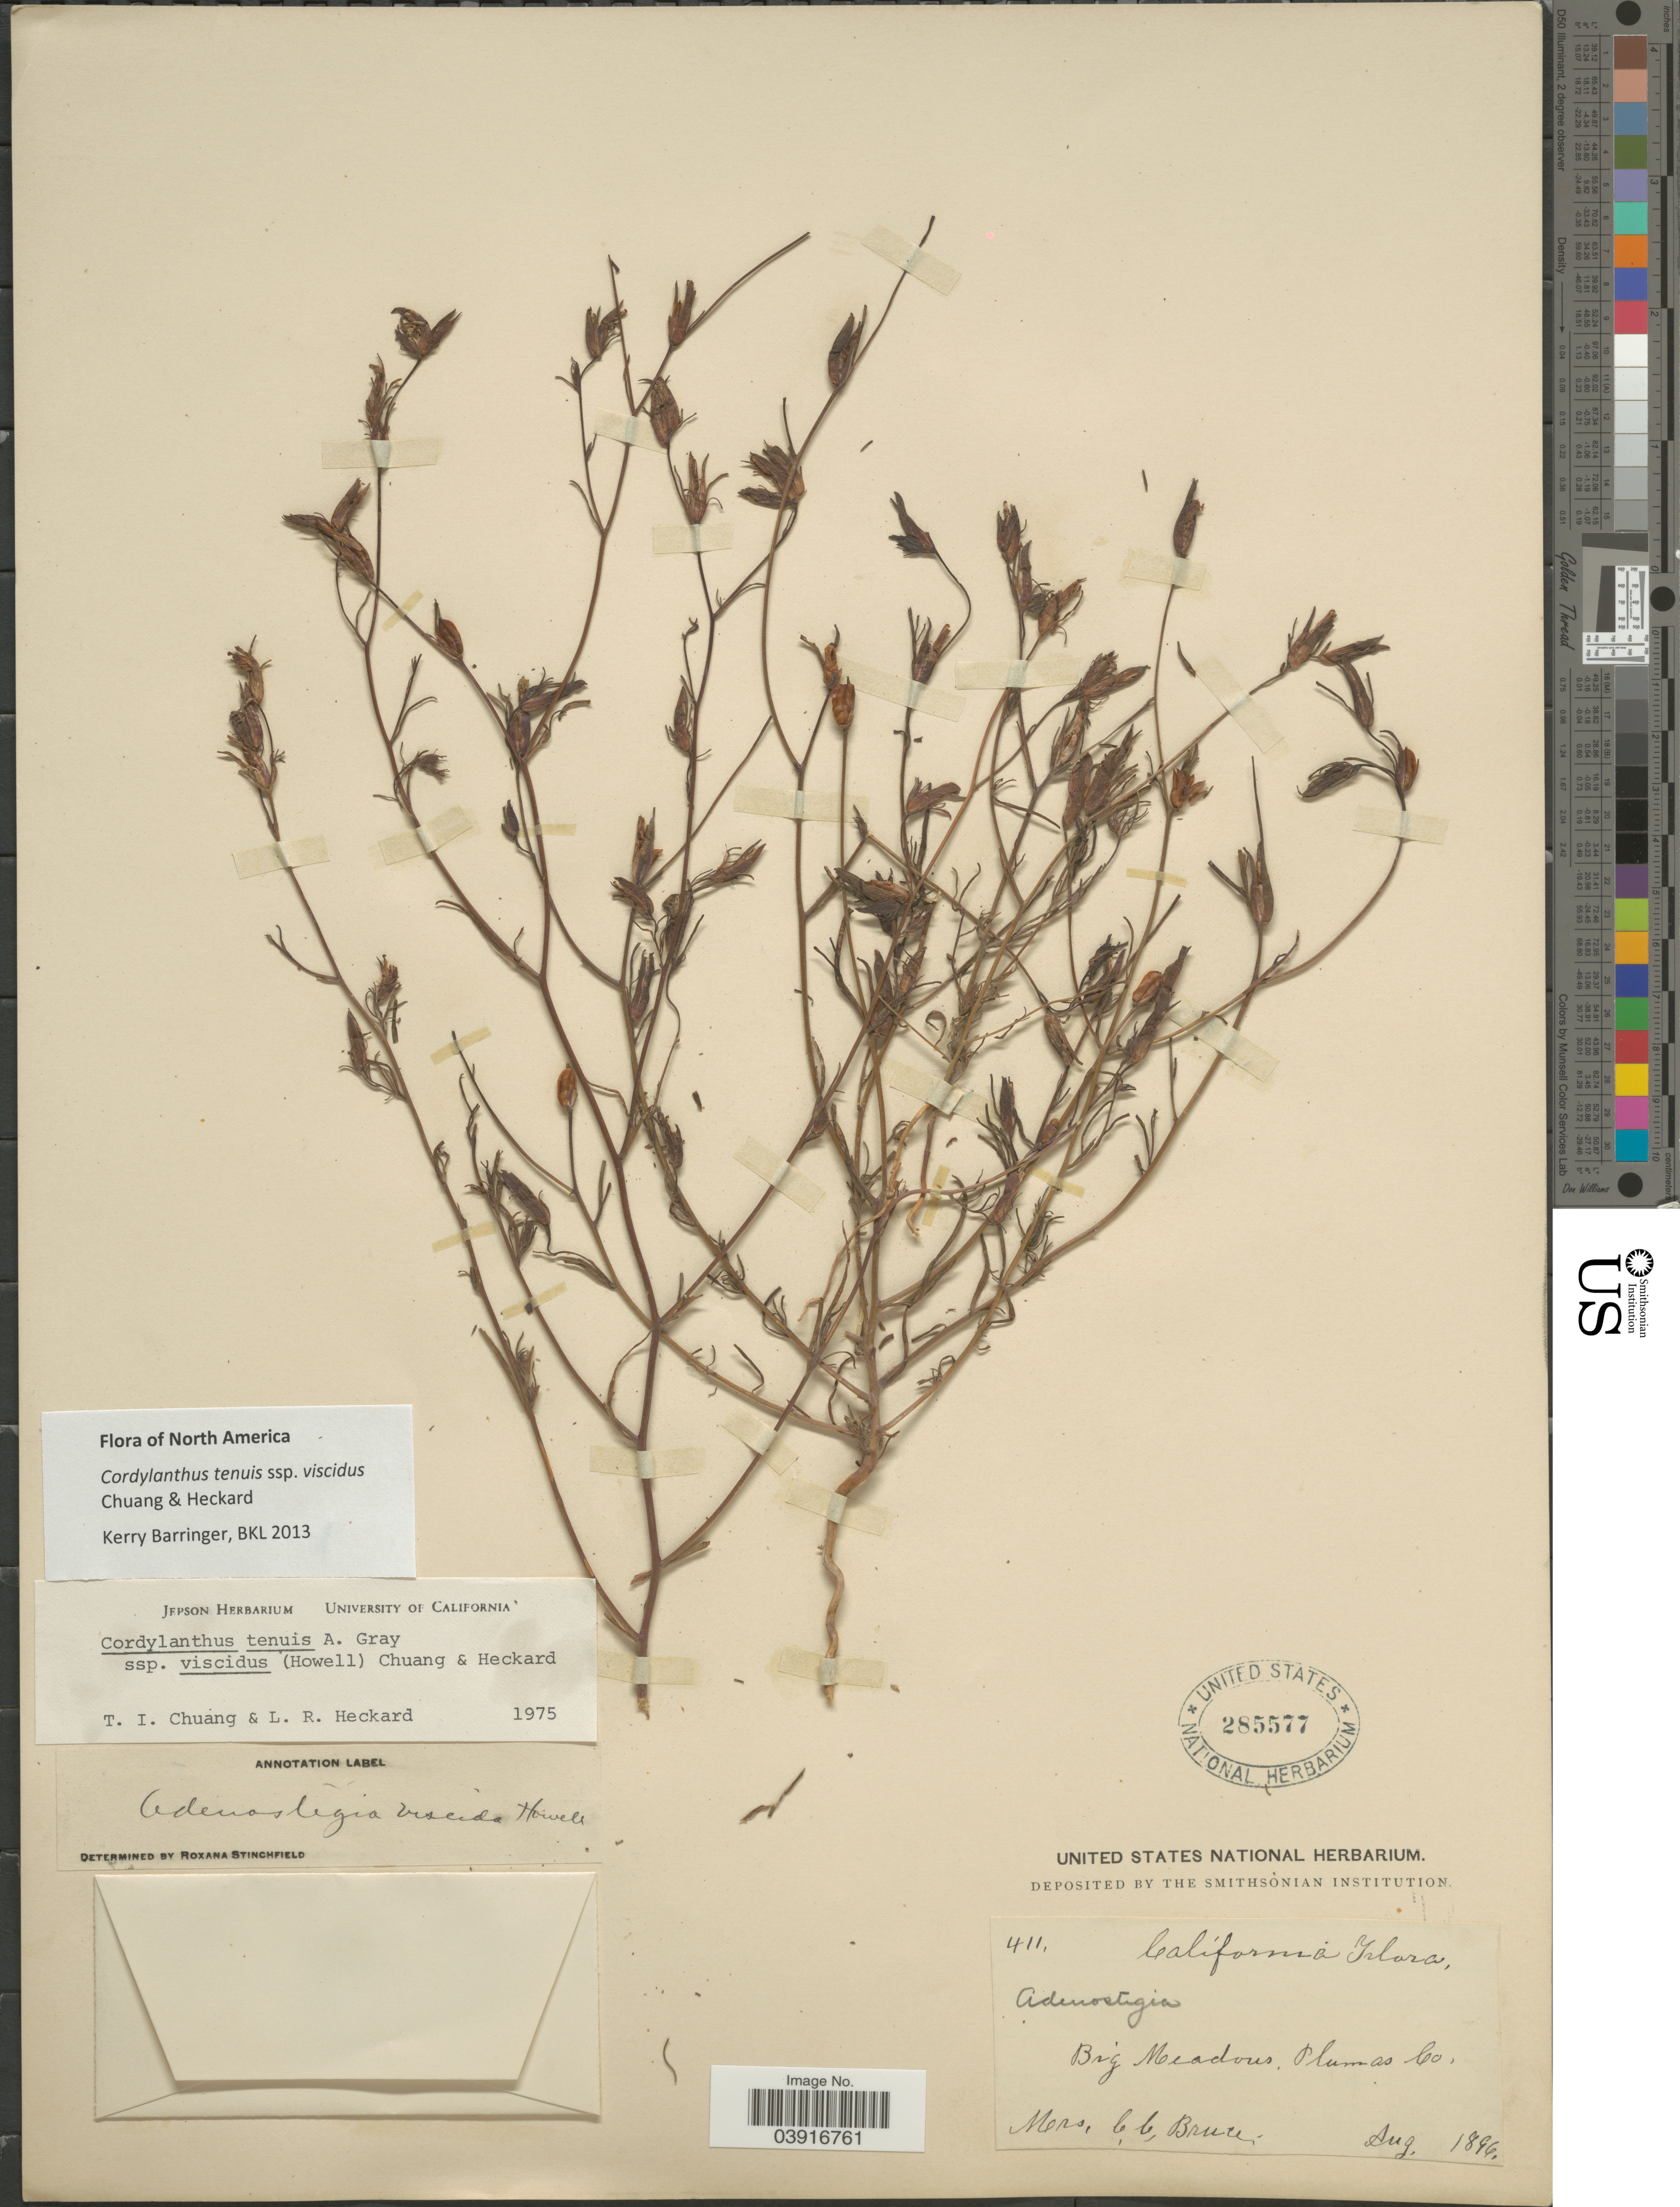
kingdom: Plantae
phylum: Tracheophyta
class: Magnoliopsida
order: Lamiales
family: Orobanchaceae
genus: Cordylanthus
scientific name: Cordylanthus tenuis subsp. viscidus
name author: (Howell) T.I. Chuang & Heckard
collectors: C. Bruce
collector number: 411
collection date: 1896-08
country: United States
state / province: California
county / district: Plumas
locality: Big Meadows, Plumas Co.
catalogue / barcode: US 285577